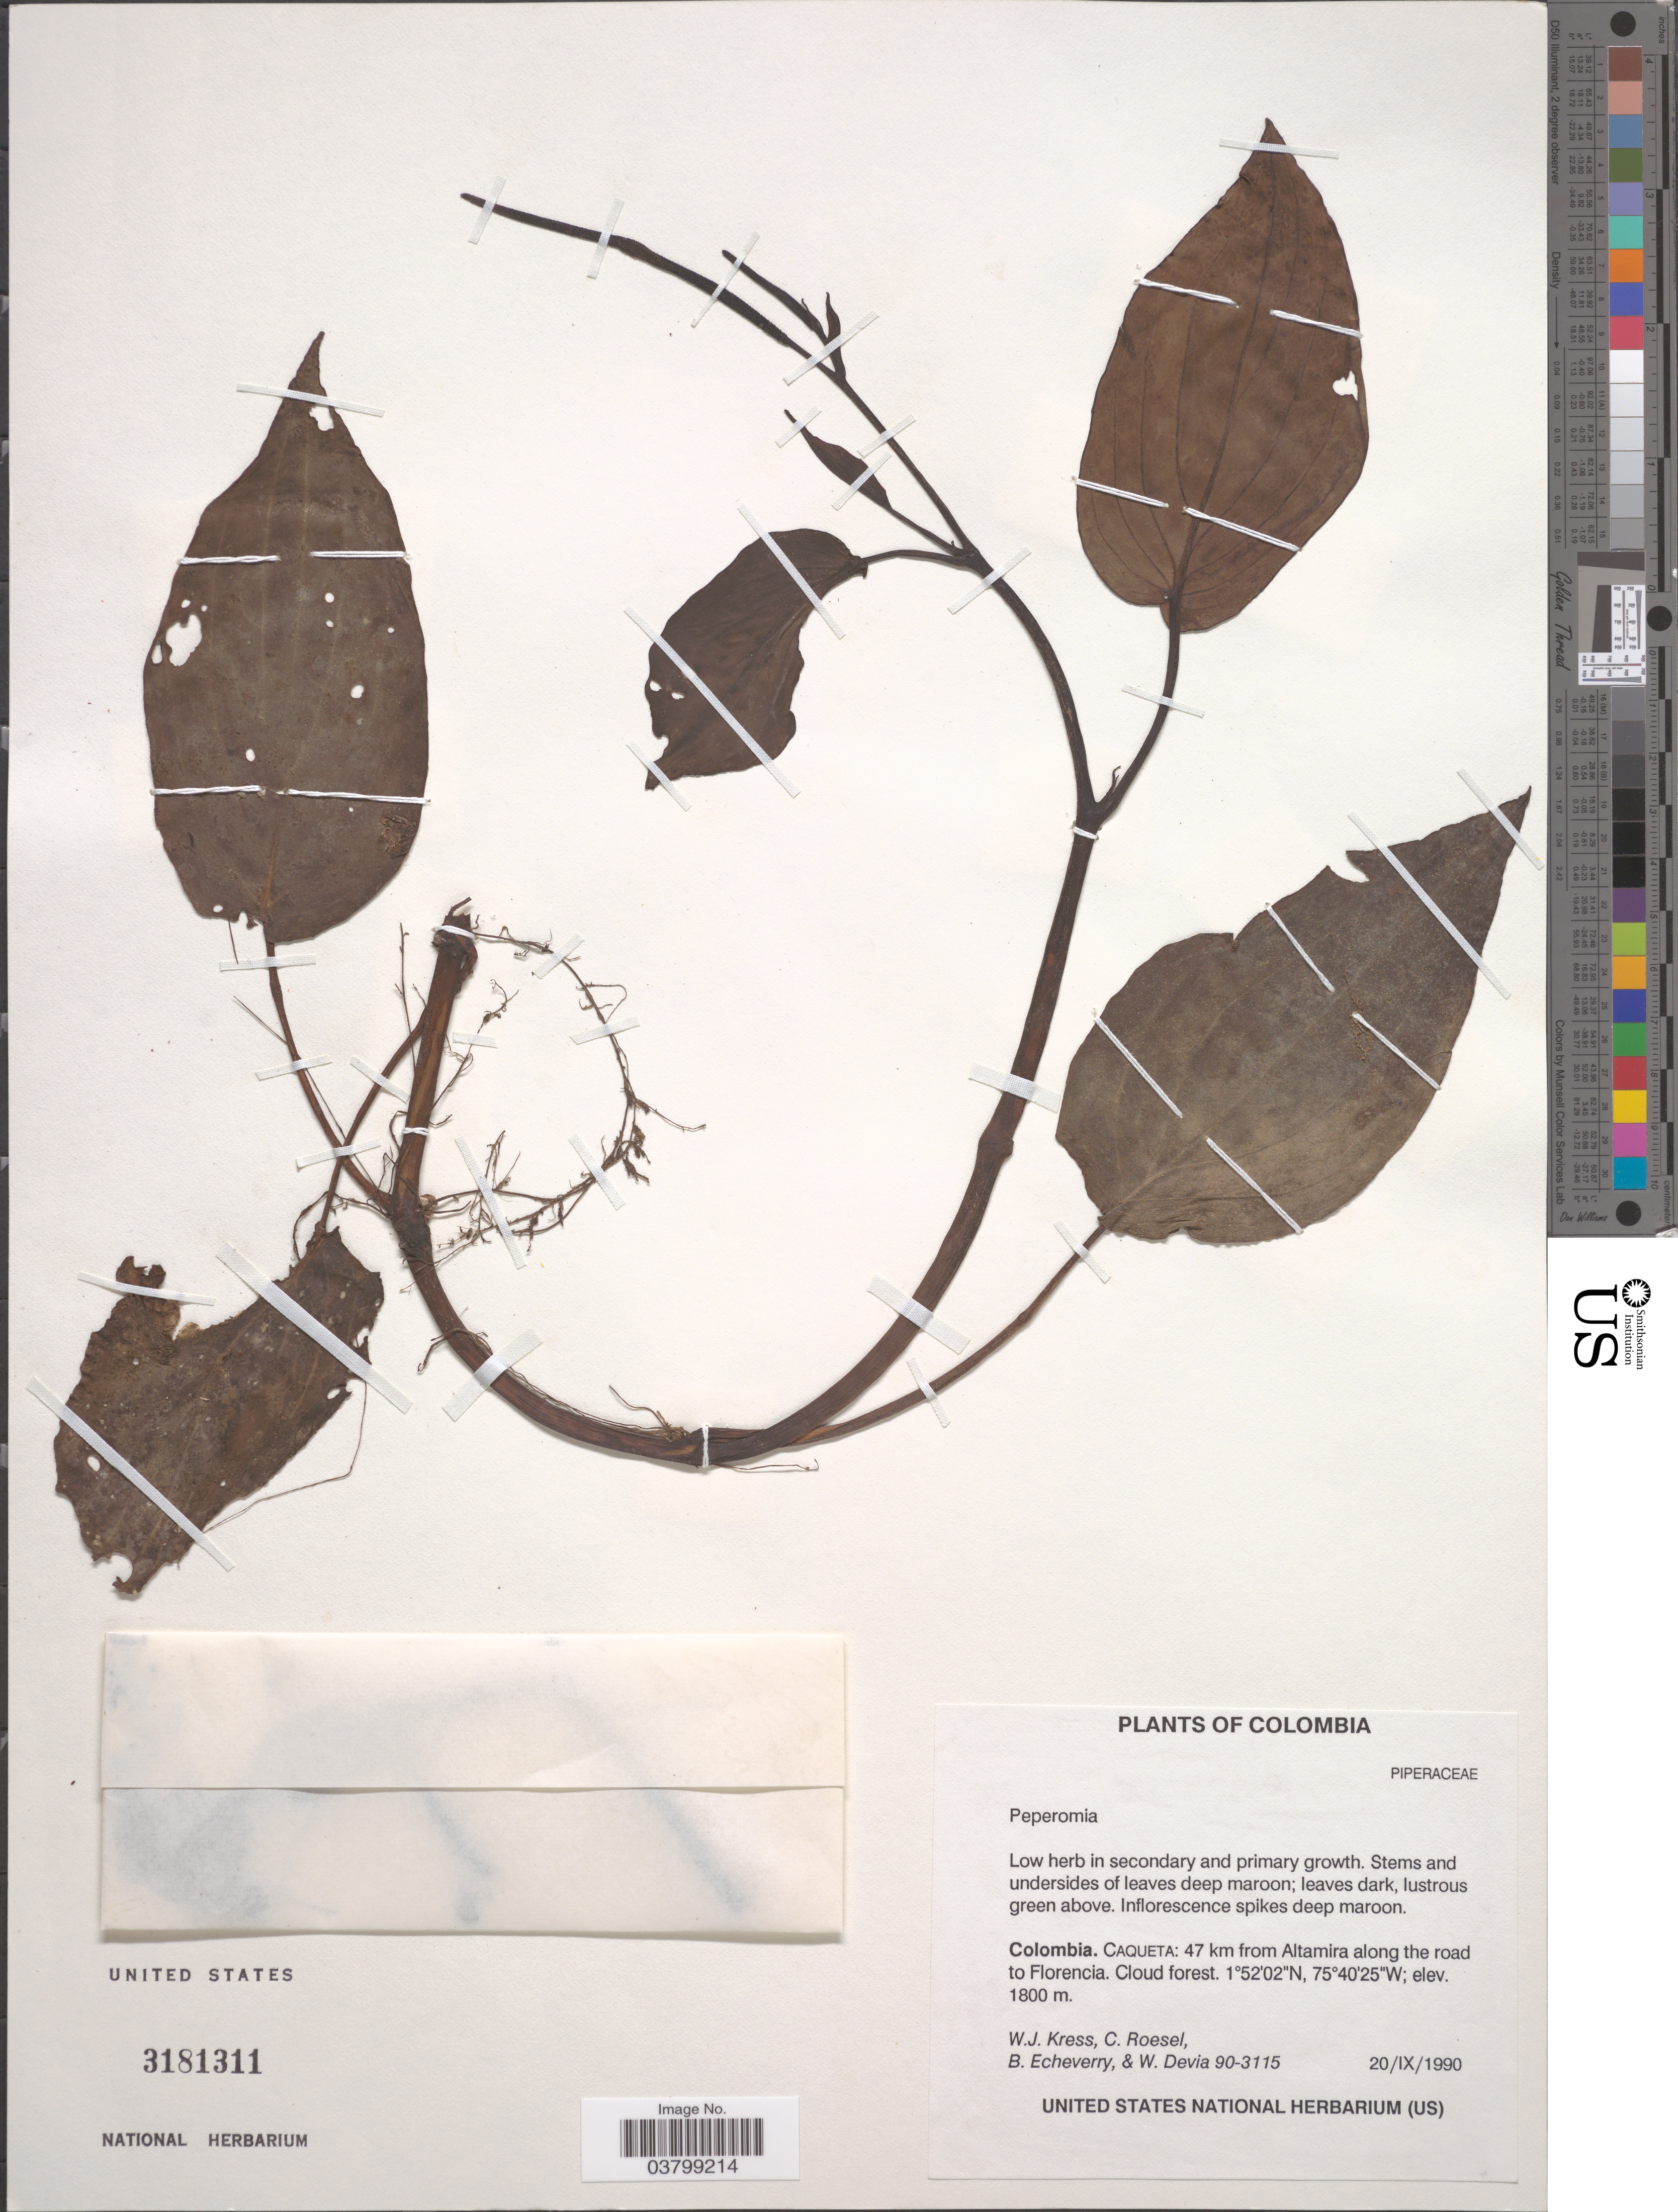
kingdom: Plantae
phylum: Tracheophyta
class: Magnoliopsida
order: Piperales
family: Piperaceae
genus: Peperomia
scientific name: Peperomia sympodialis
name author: Trel. & Yunck.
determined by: Jiménez, José Estaban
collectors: W. J. Kress, C. S. Roesel, B. Echeverry & W. Devia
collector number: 90-3115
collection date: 1990-09-20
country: Colombia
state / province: Caquetá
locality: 47 km from Altamira along the road to Florencia. Cloud forest.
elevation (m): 1800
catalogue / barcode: US 3181311